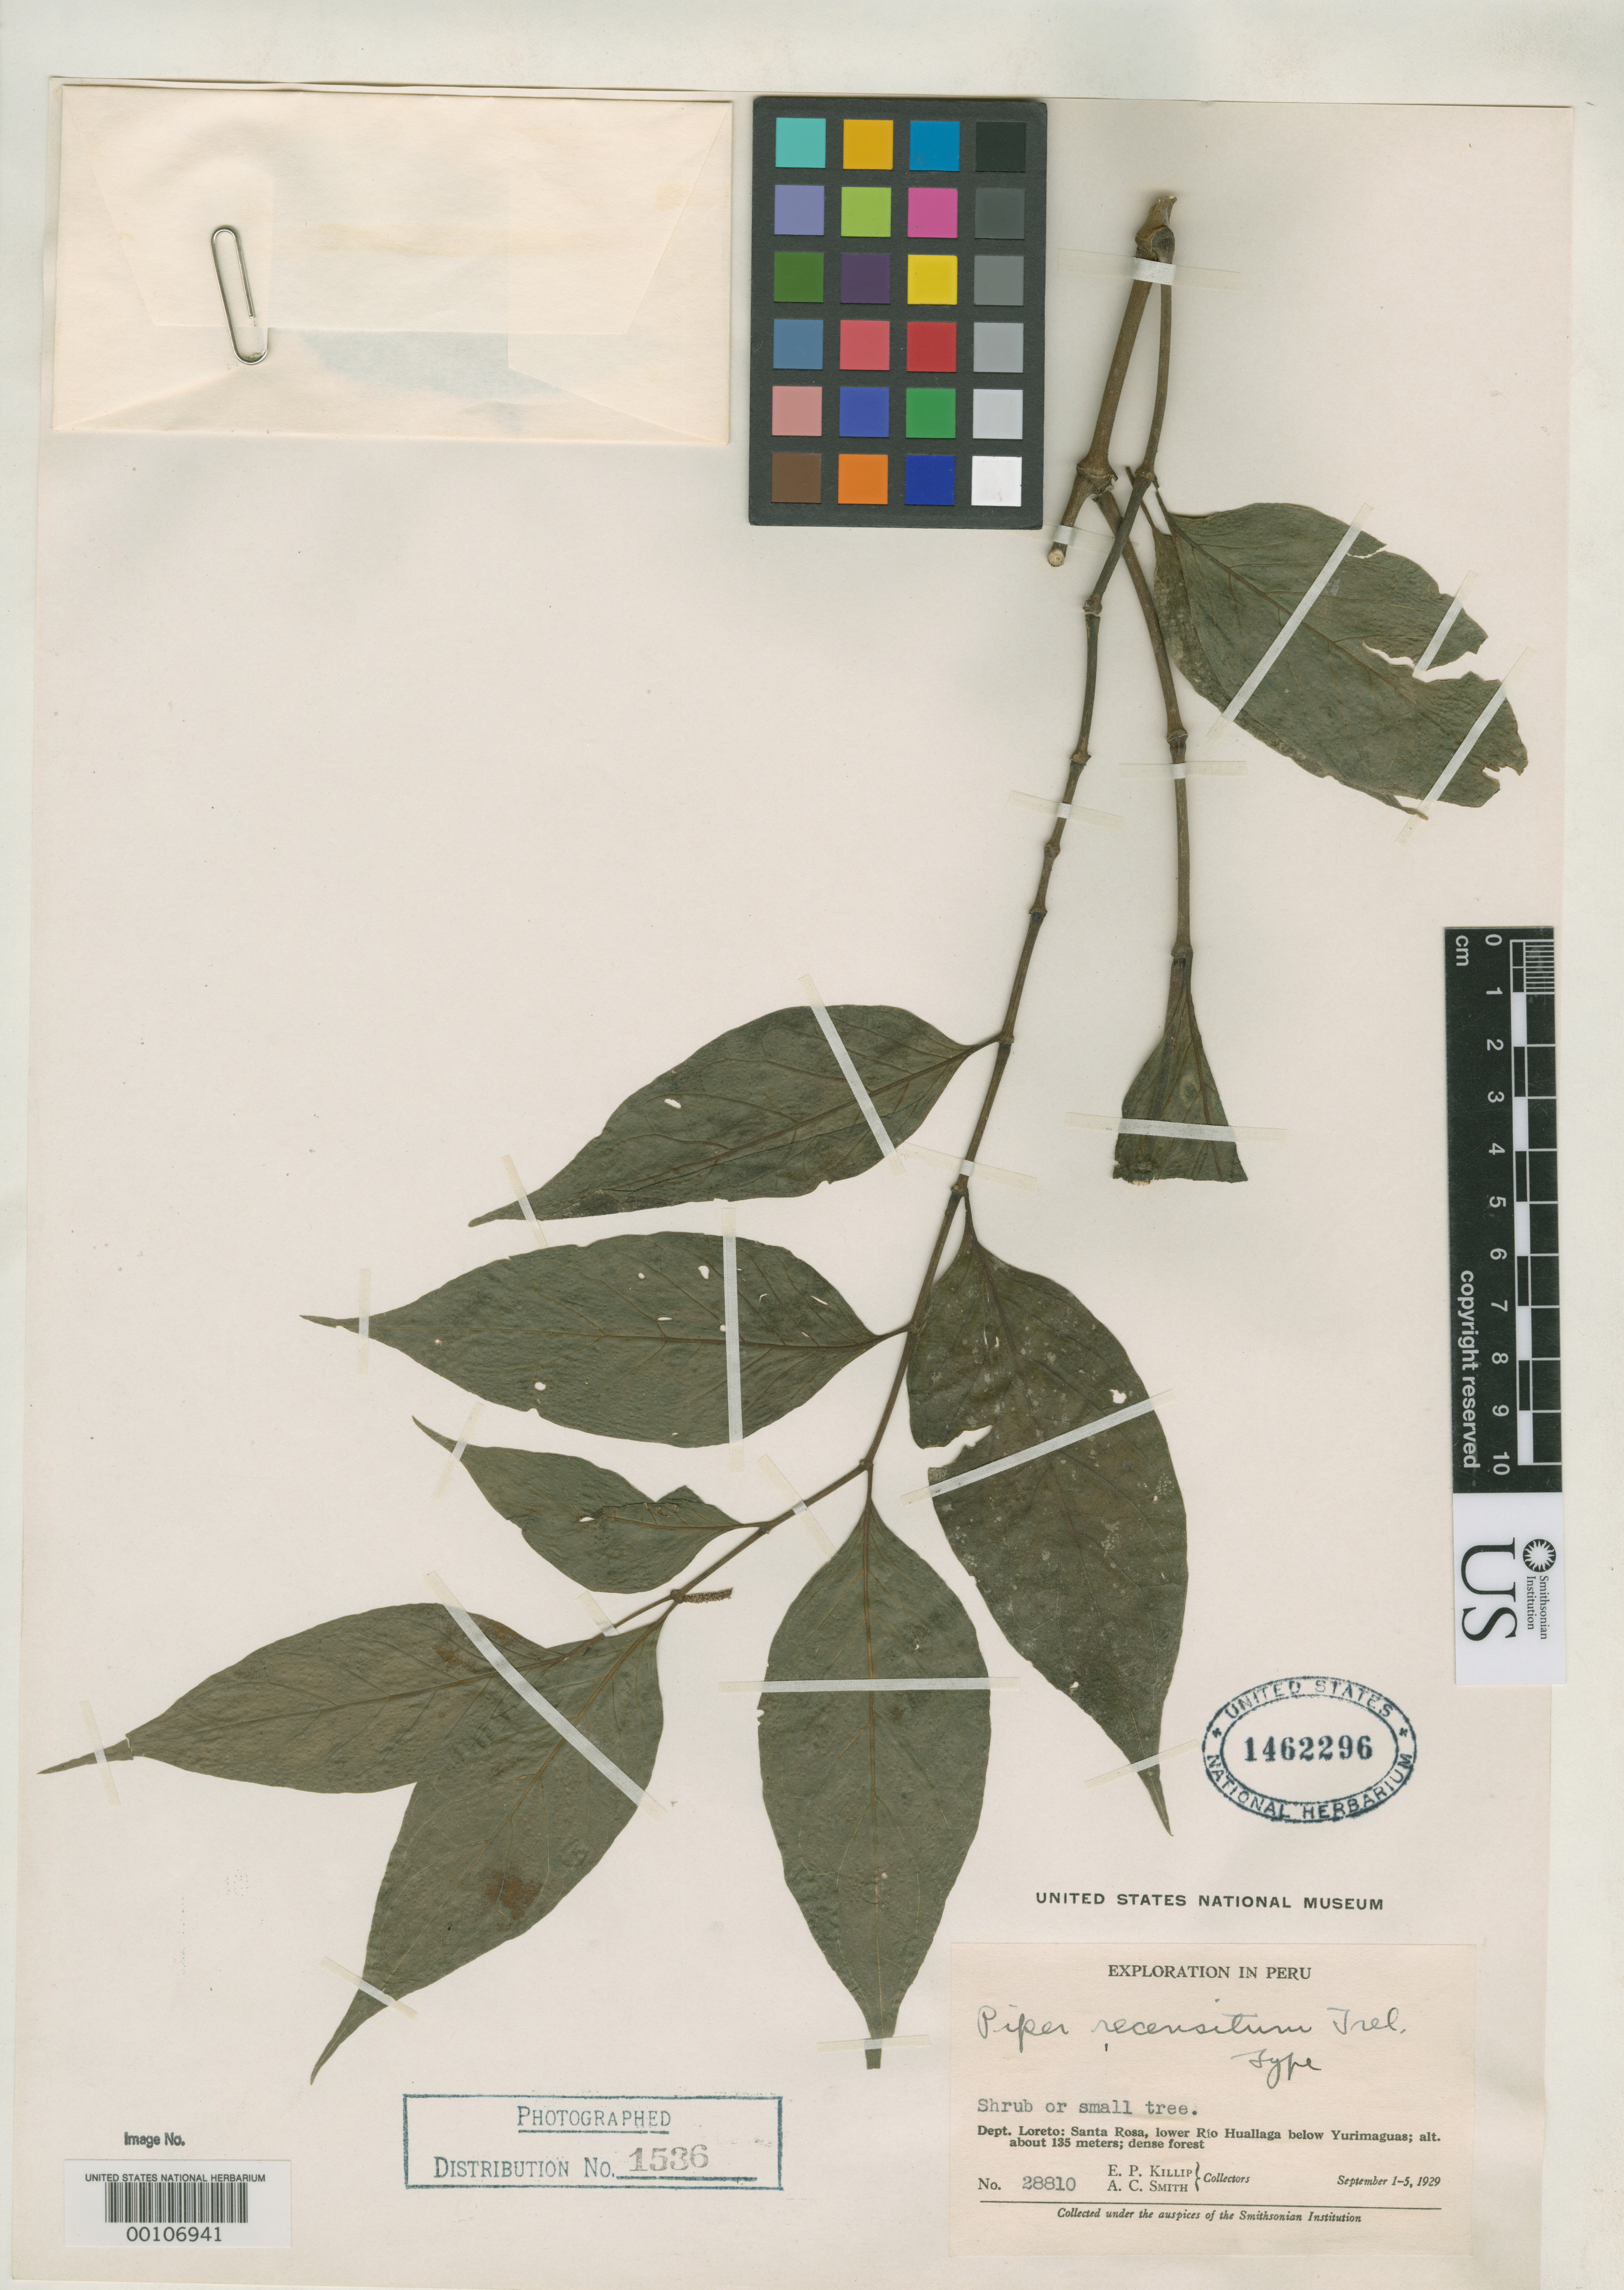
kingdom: Plantae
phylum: Tracheophyta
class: Magnoliopsida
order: Piperales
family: Piperaceae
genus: Piper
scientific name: Piper recensitum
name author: Trel. in J.F. Macbr.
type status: Holotype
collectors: E. P. Killip & A. C. Smith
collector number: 28810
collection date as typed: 01 Sep 1929 to 05 Sep 1929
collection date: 1929-09-01/1929-09-05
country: Peru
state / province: Loreto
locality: Santa Rosa, lower Rio Huallaga, below Yurimaguas.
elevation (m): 135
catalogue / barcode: US 1462296